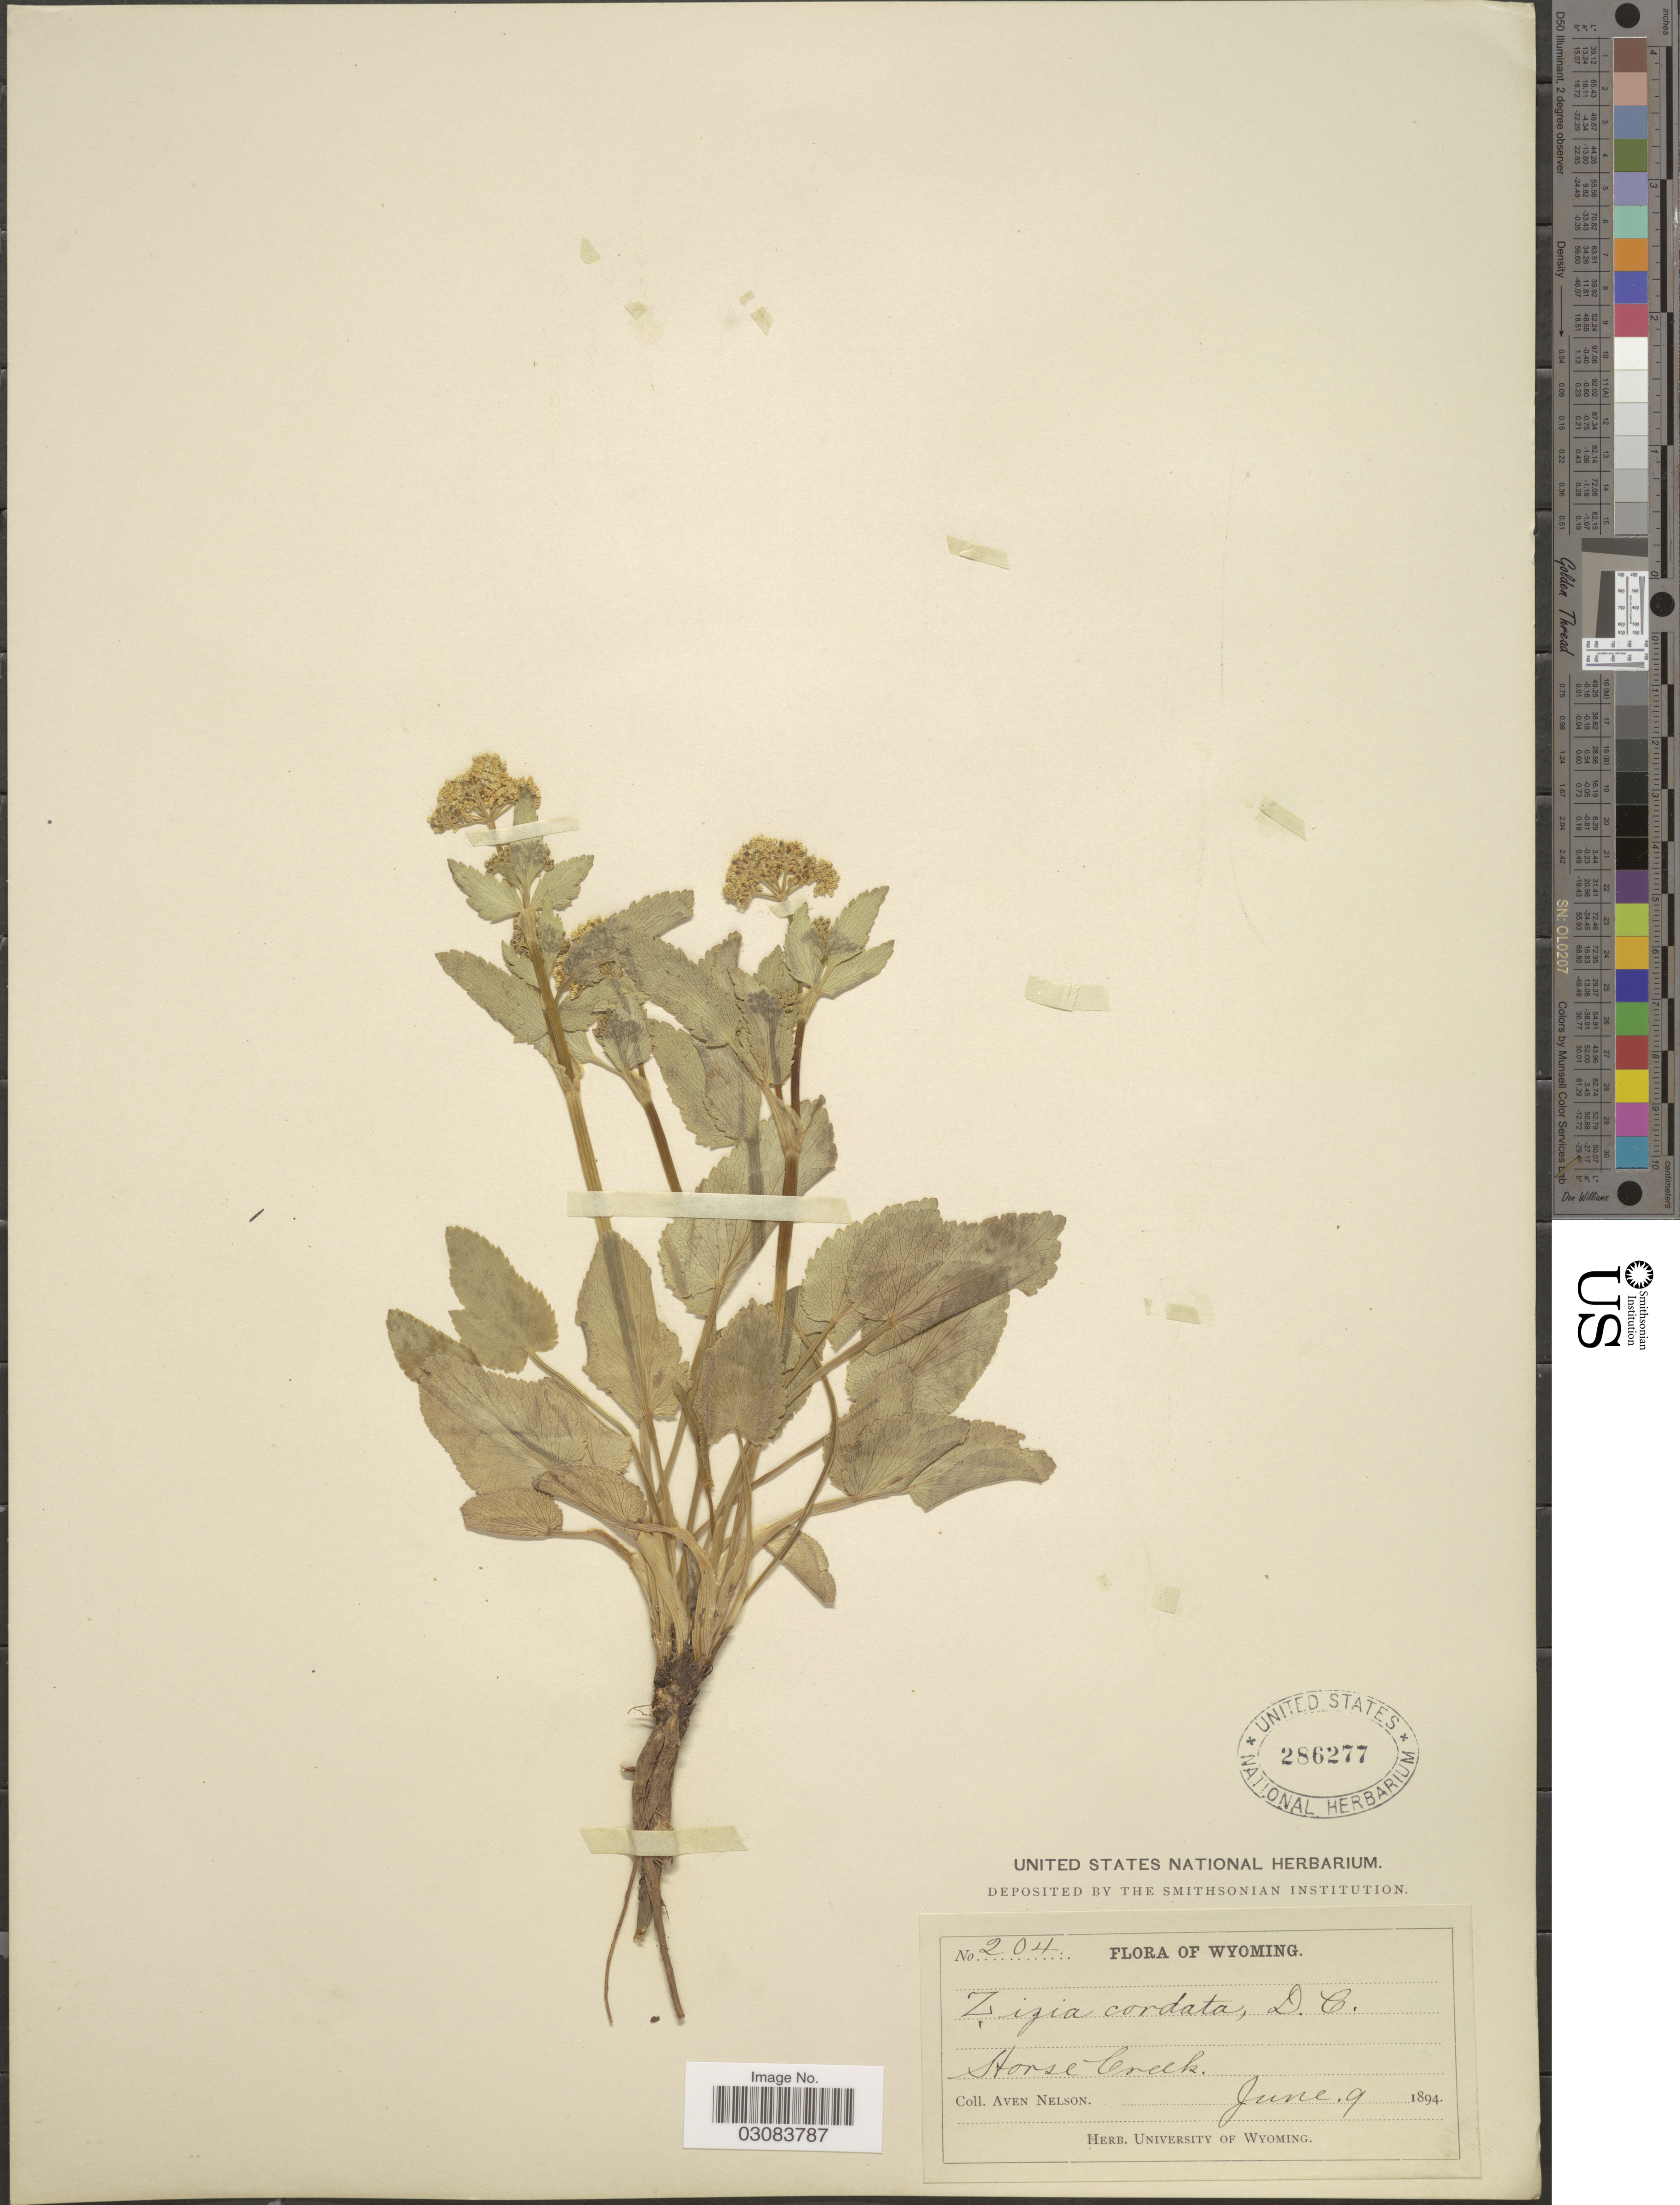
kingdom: Plantae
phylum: Tracheophyta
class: Magnoliopsida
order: Apiales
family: Apiaceae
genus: Zizia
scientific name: Zizia aptera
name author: (A. Gray) Fernald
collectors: A. Nelson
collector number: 204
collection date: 1894-06-09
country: United States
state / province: Wyoming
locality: Horse Creek.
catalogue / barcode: US 286277